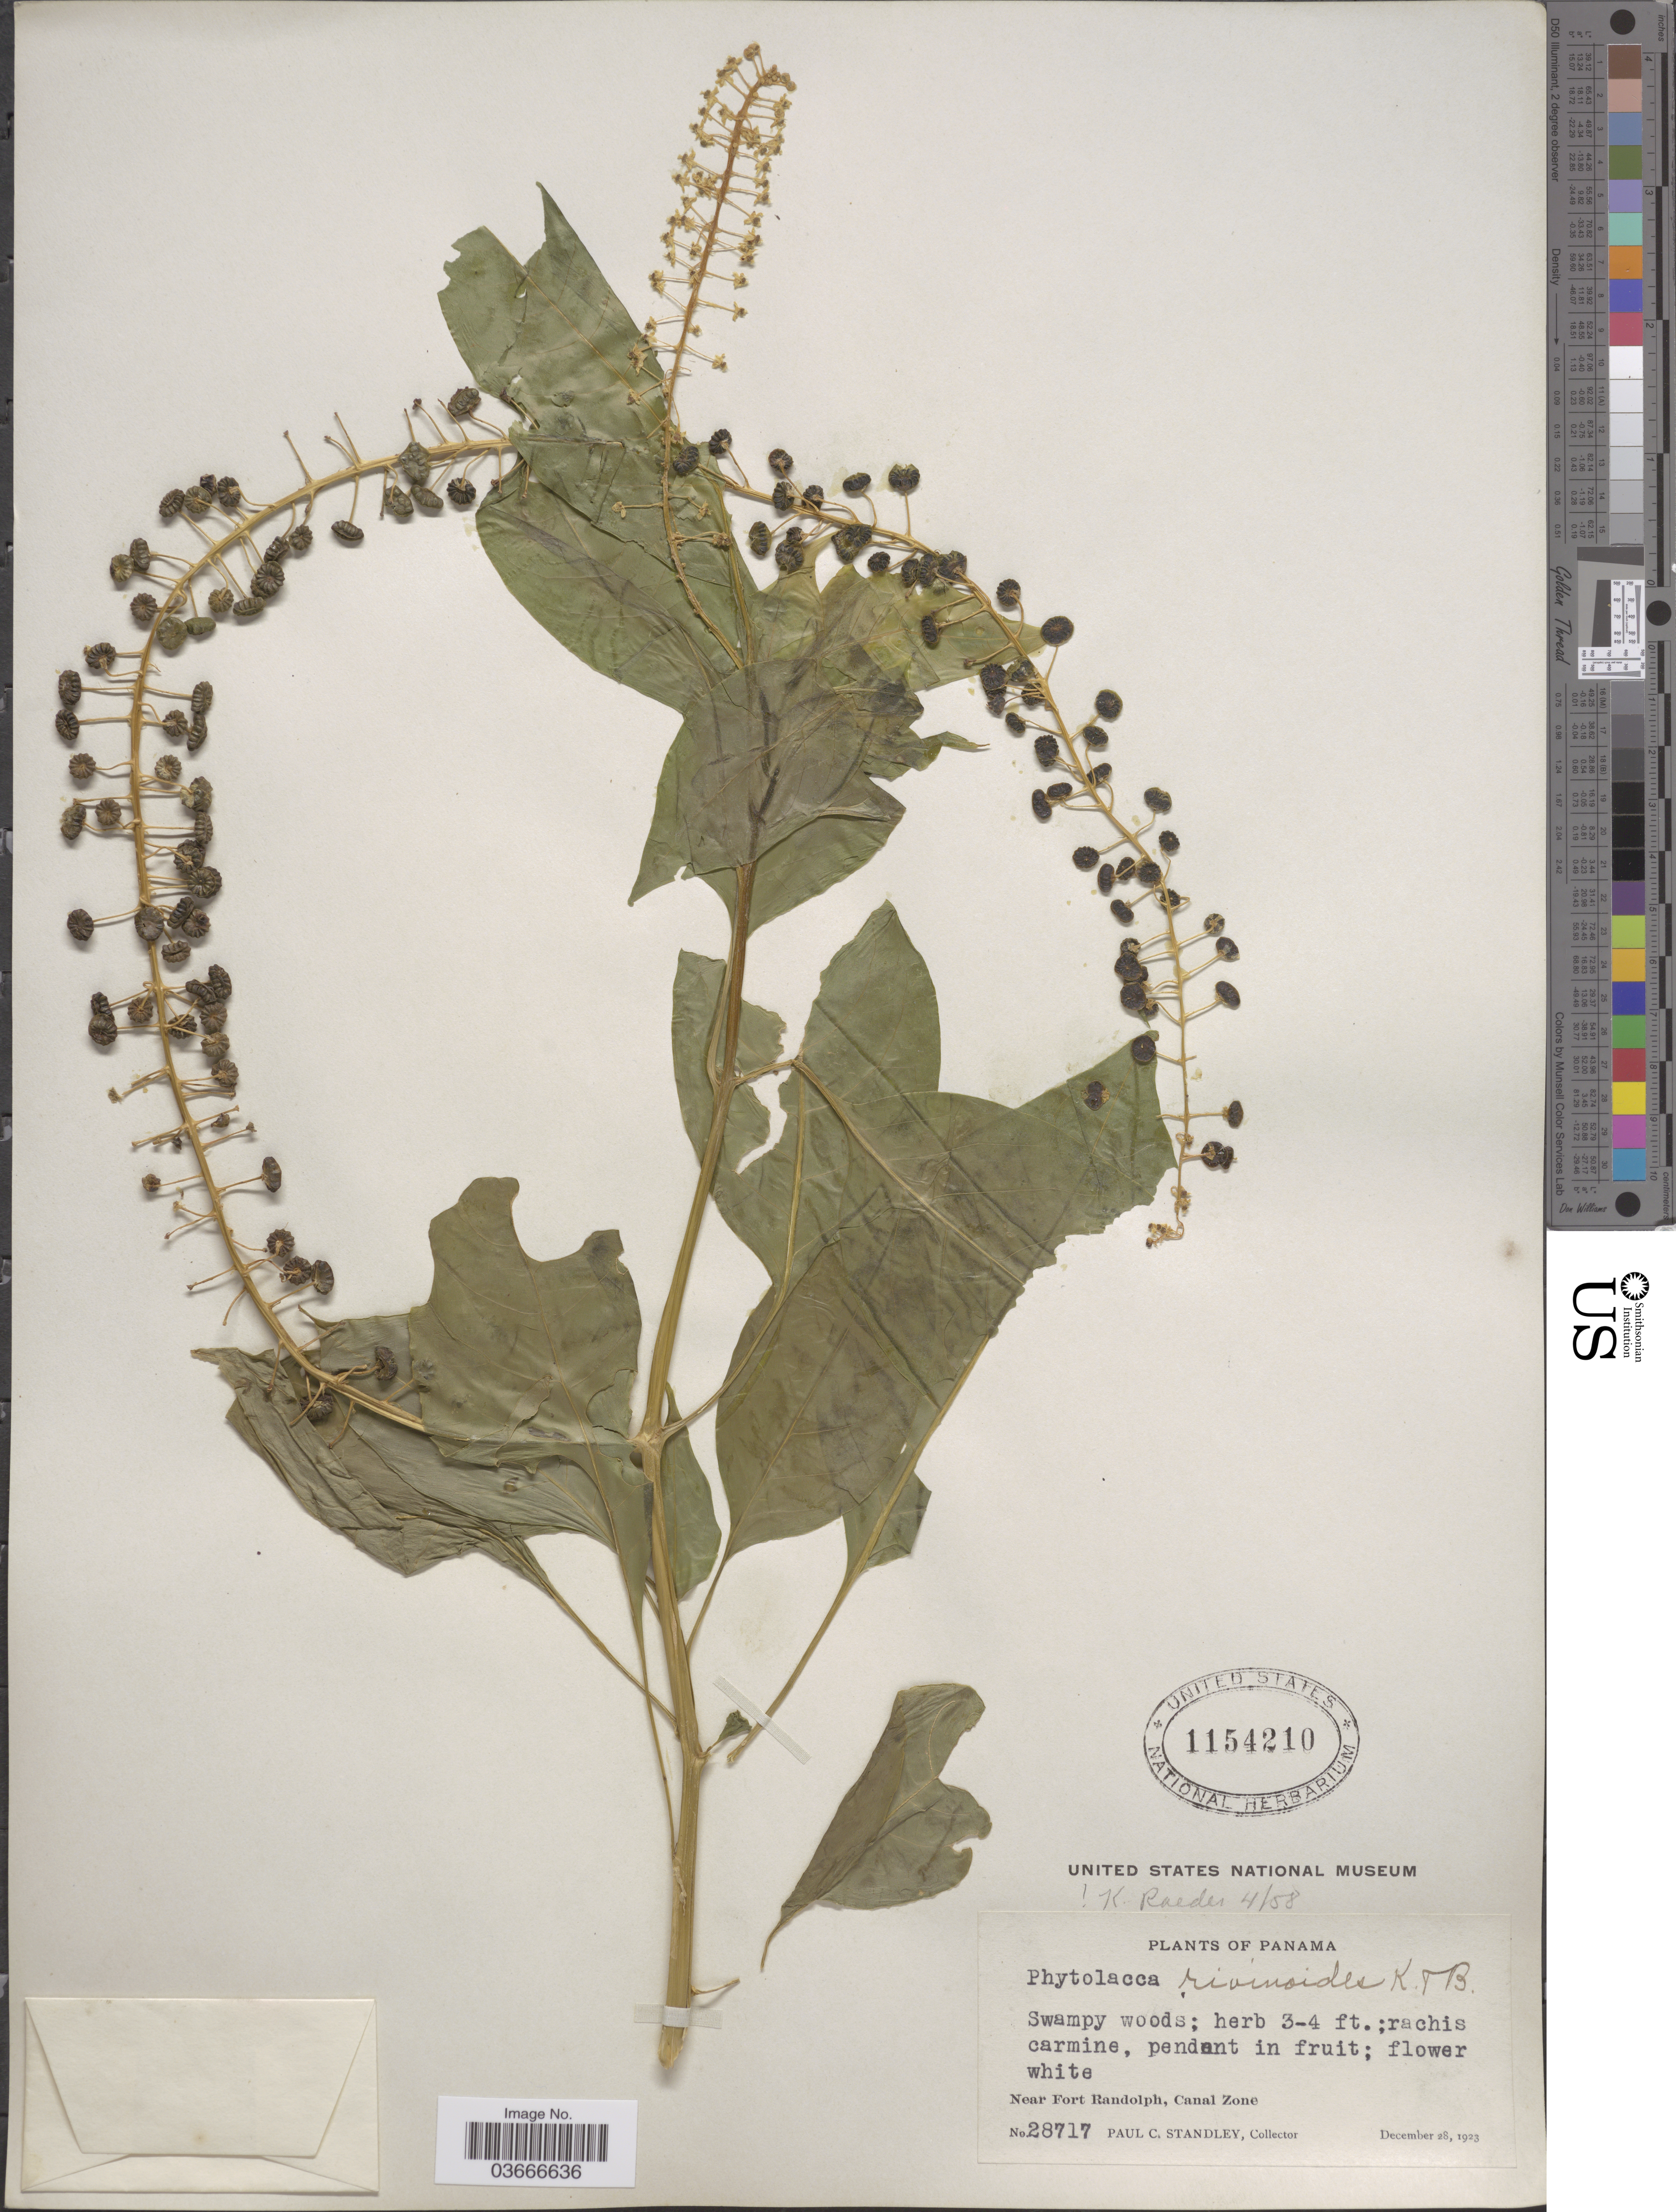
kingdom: Plantae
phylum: Tracheophyta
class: Magnoliopsida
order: Caryophyllales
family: Phytolaccaceae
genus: Phytolacca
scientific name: Phytolacca rivinoides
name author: Kunth & C.D. Bouché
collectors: P. C. Standley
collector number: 28717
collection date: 1923-12-28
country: Panama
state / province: Colón / Panamá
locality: Near Fort Randolph, Canal Zone.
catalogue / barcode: US 1154210